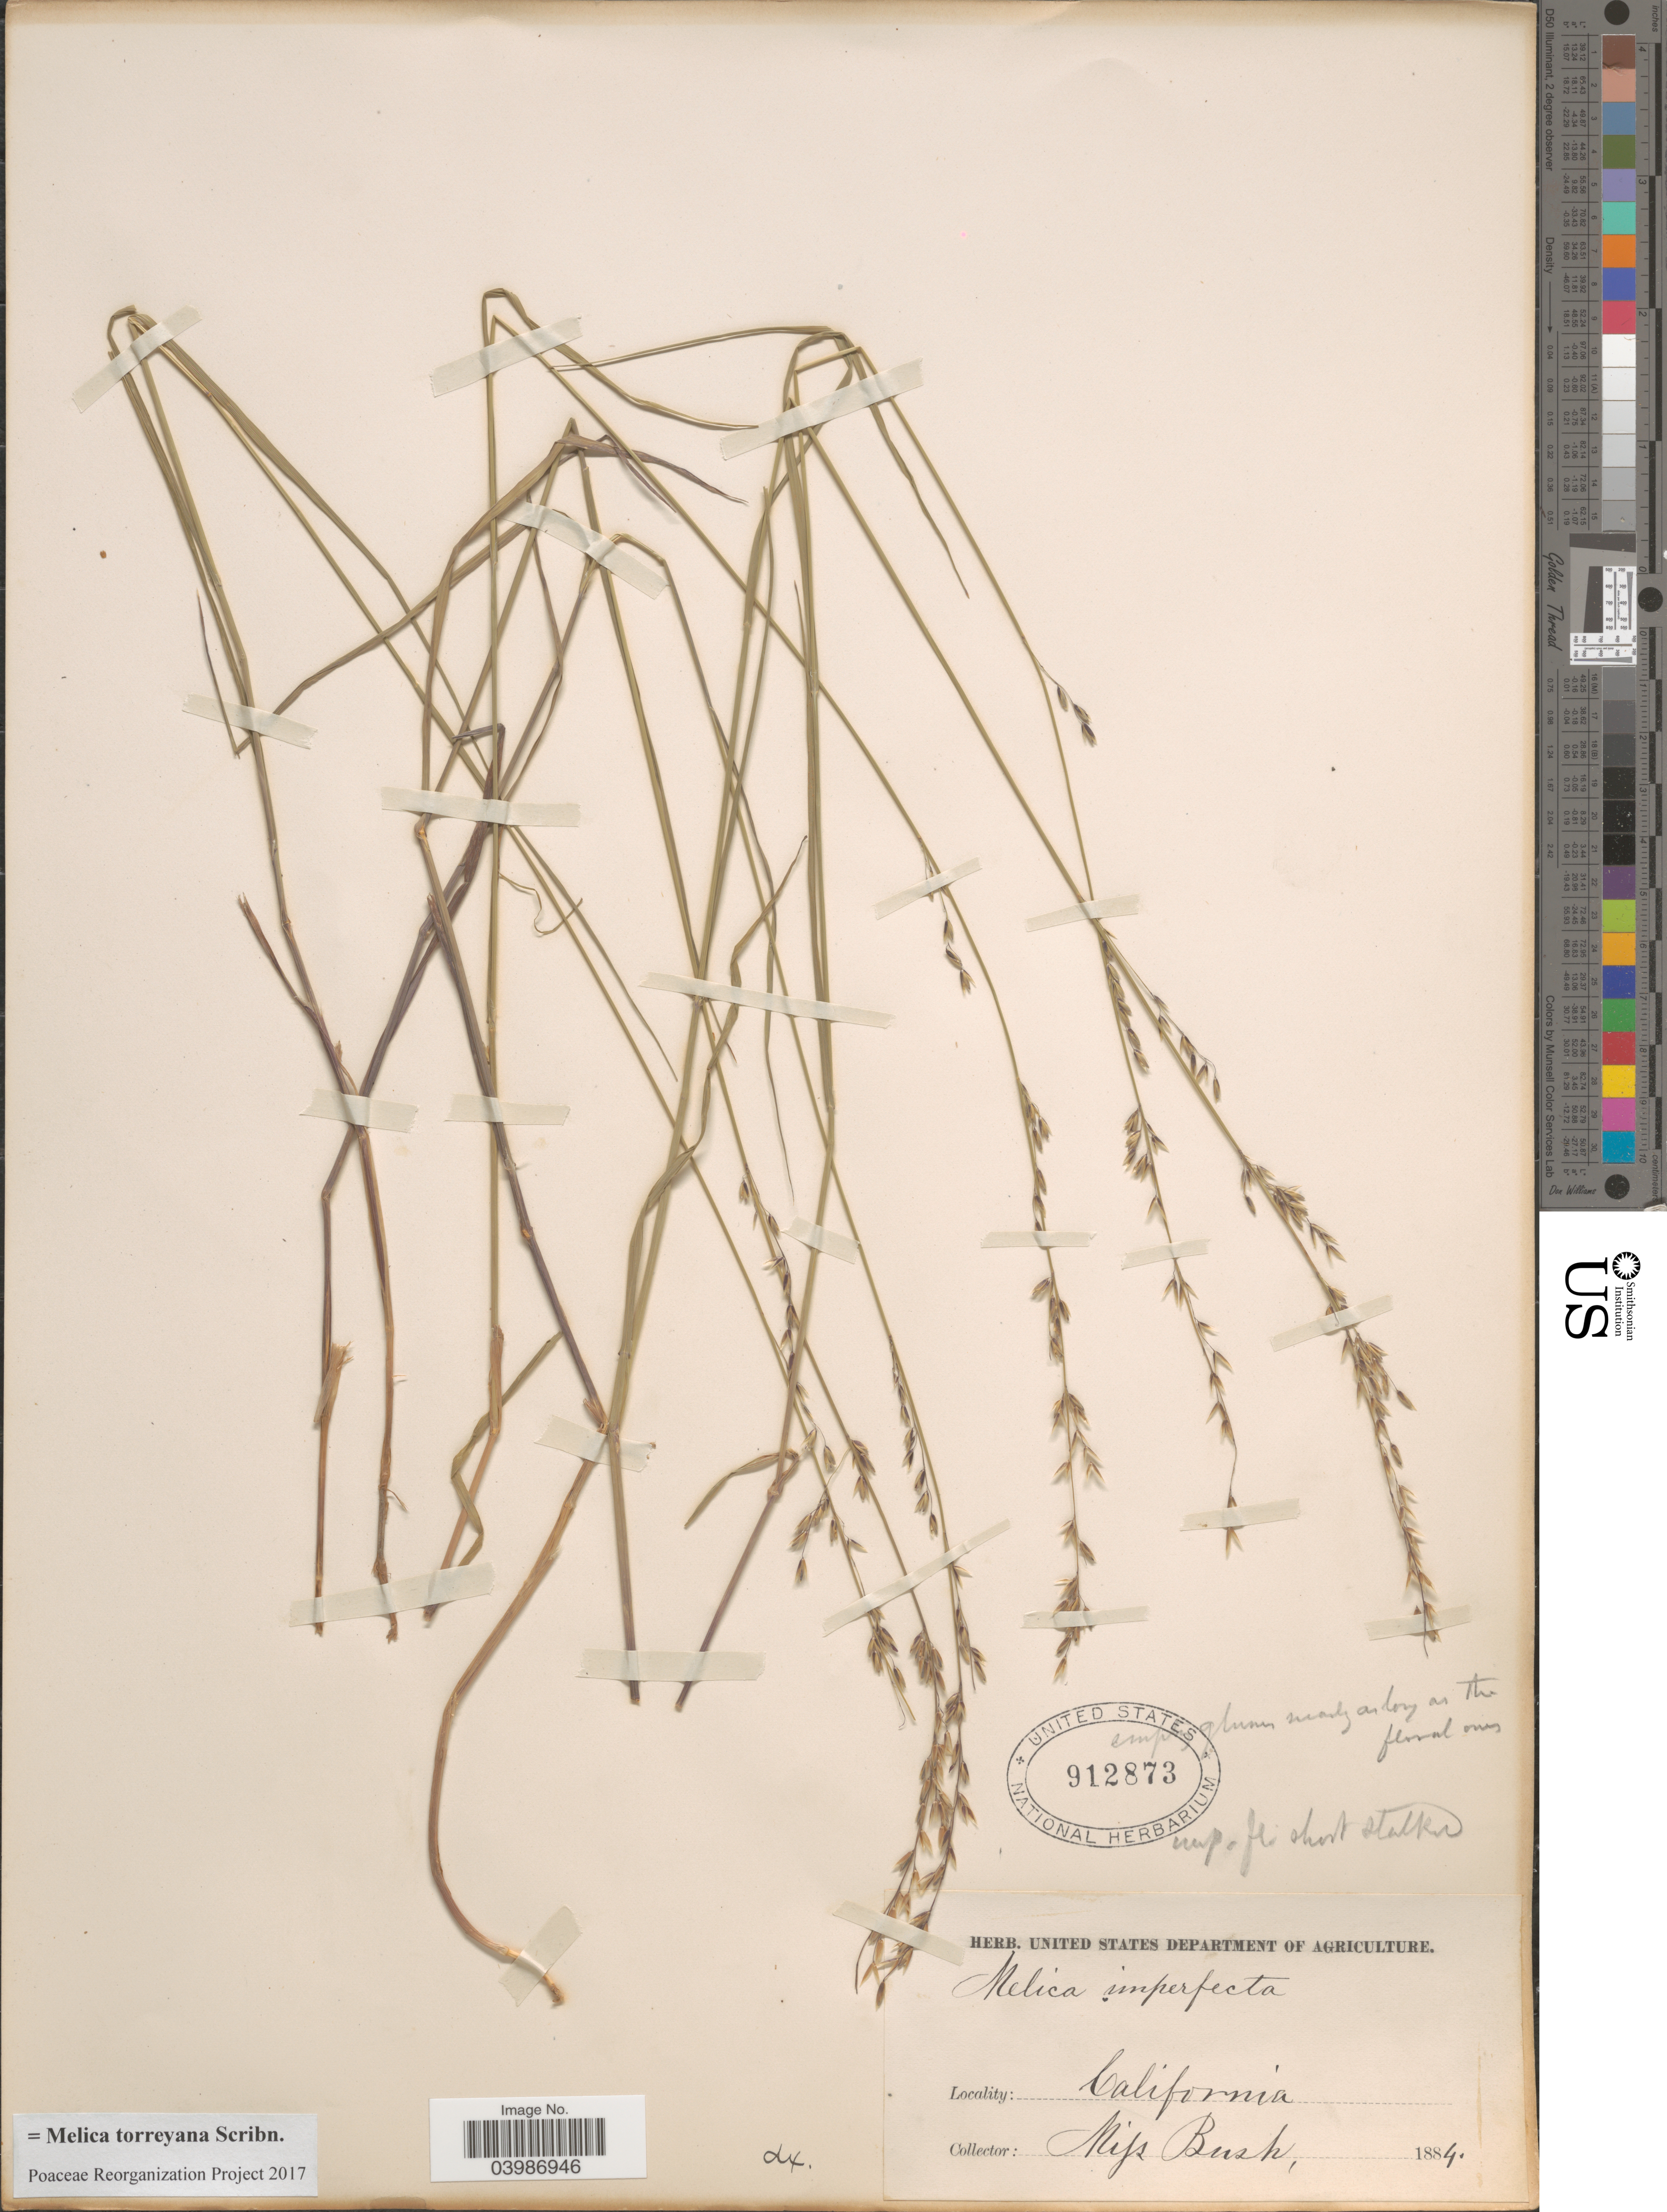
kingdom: Plantae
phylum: Tracheophyta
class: Liliopsida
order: Poales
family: Poaceae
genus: Melica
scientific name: Melica torreyana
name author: Scribn.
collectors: Bush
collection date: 1884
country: United States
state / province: California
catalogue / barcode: US 912873